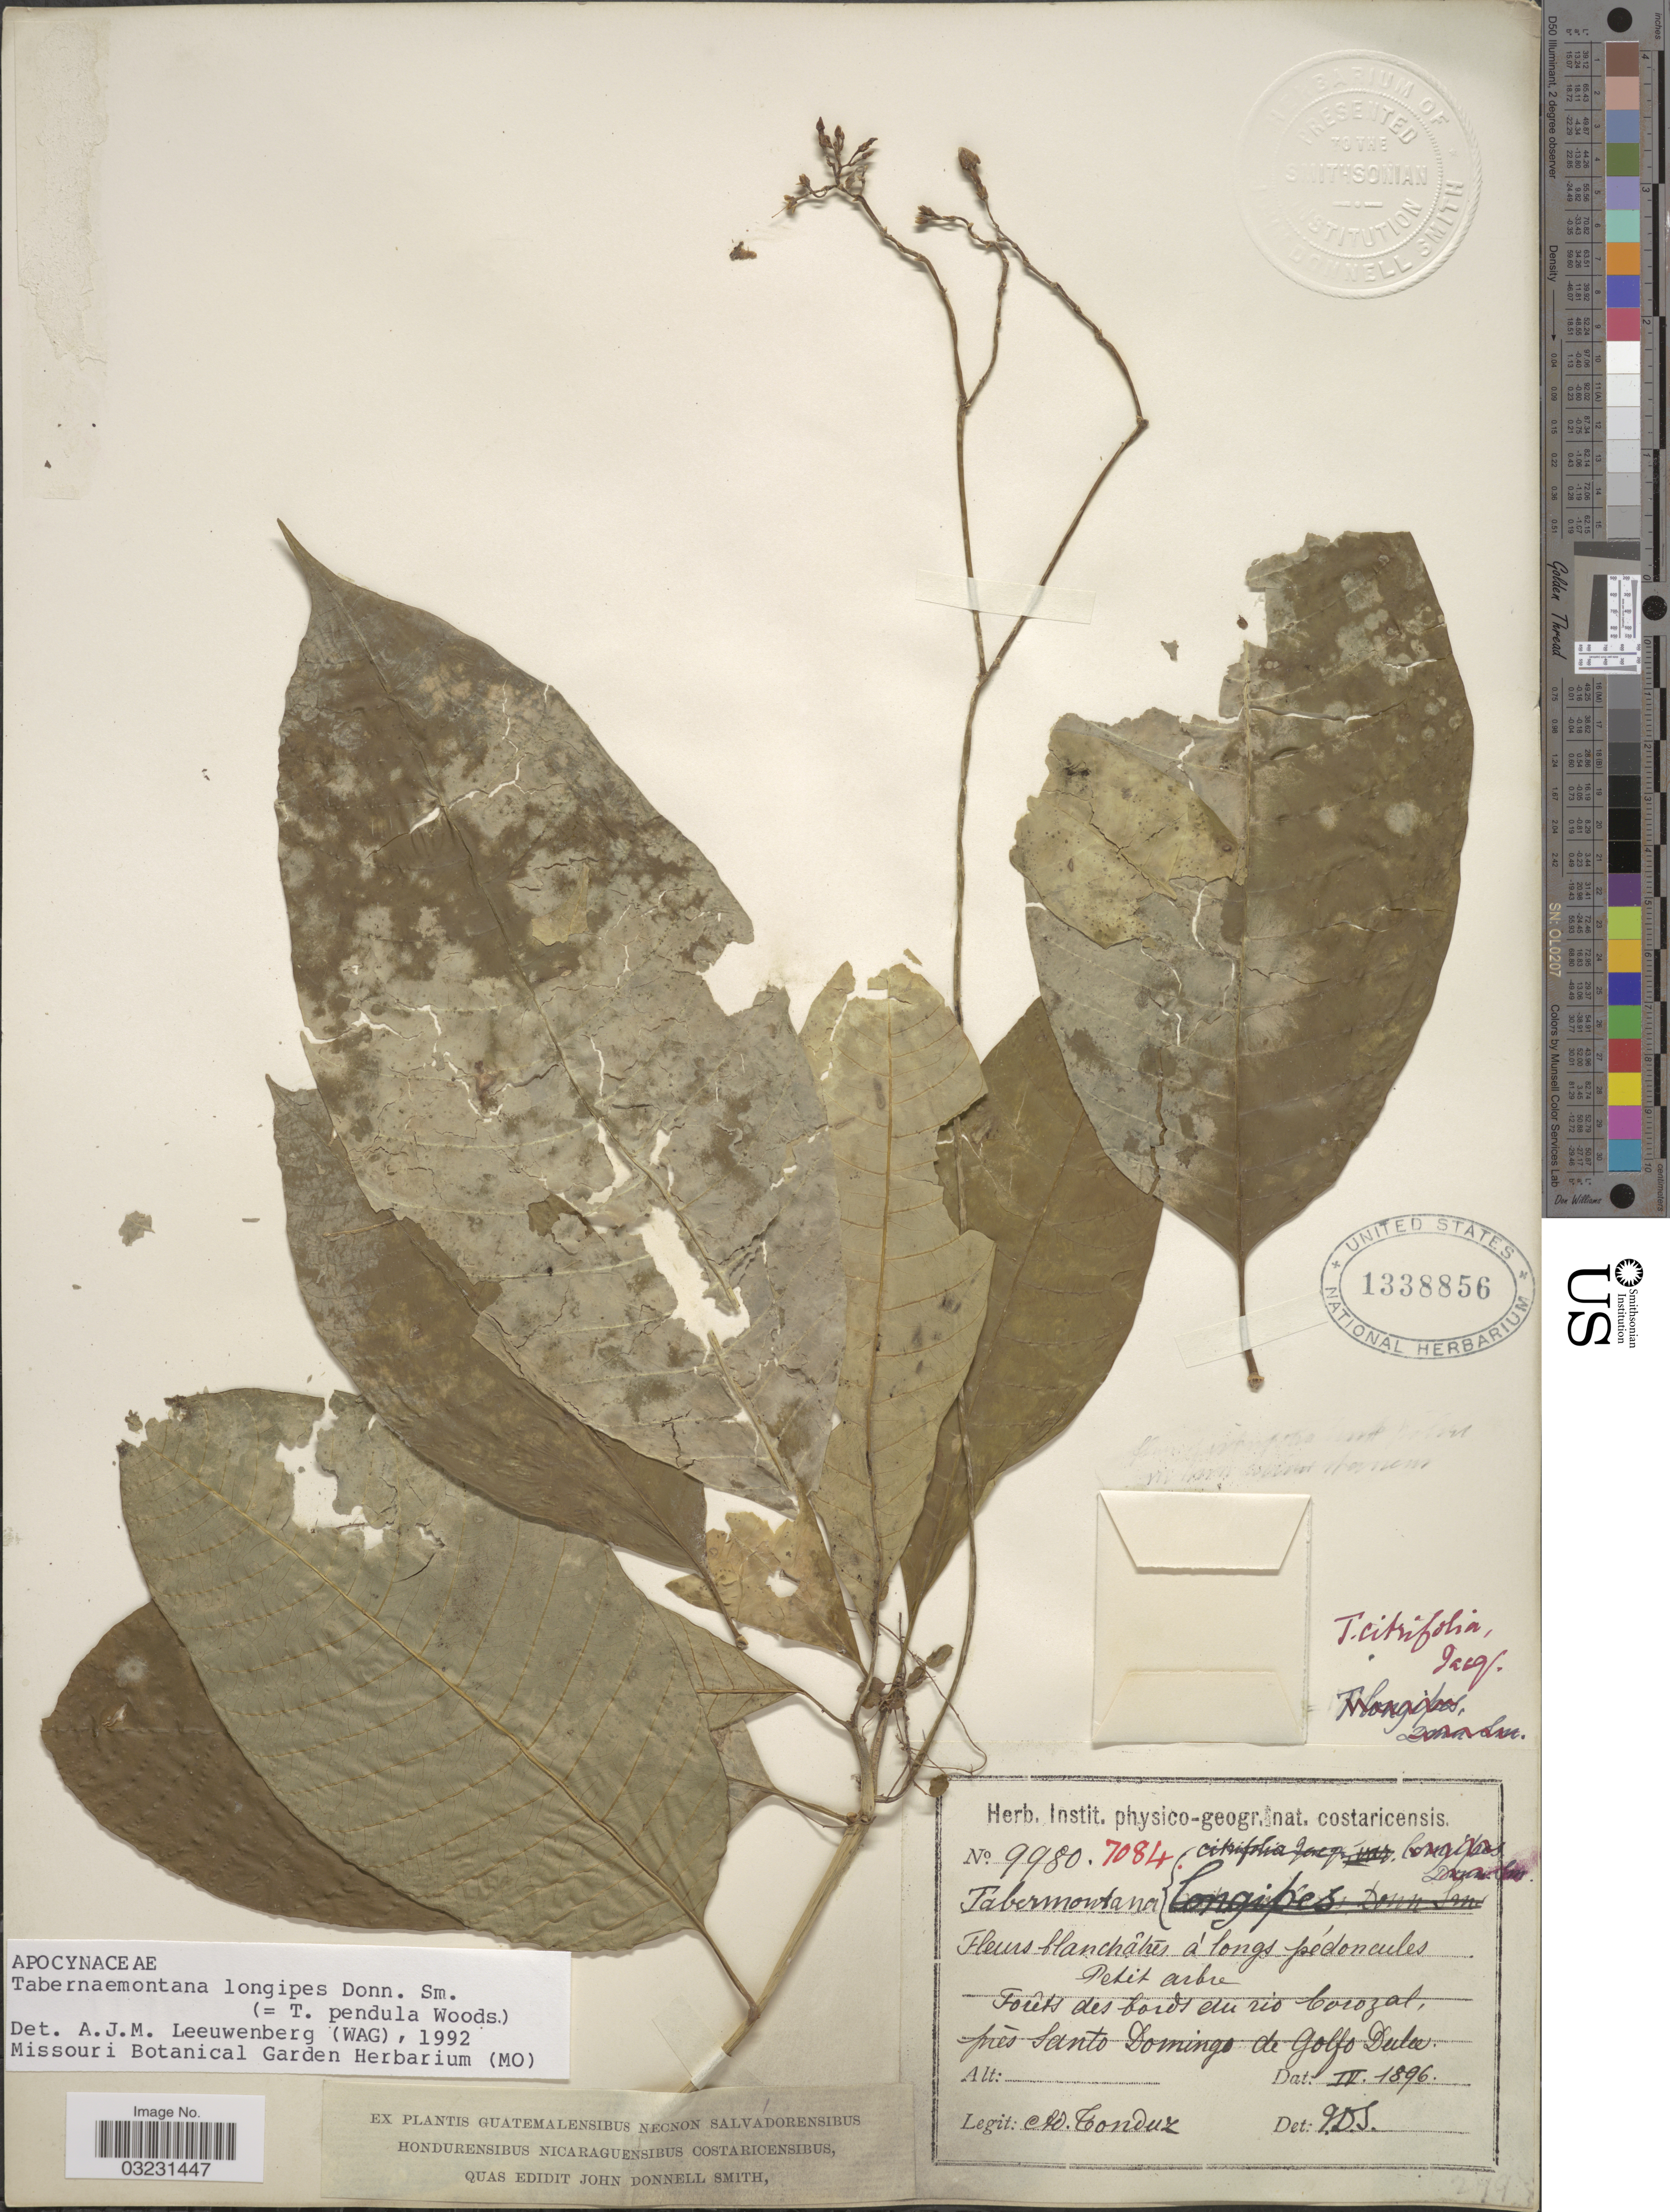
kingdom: Plantae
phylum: Tracheophyta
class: Magnoliopsida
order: Gentianales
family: Apocynaceae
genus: Tabernaemontana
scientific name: Tabernaemontana longipes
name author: Donn. Sm.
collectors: A. Tonduz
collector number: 9980.7084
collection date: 1896-04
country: Costa Rica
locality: Forêts des bords du rio Corozal, prés Santo Domingo de Golfo Dulce.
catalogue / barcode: US 1338856